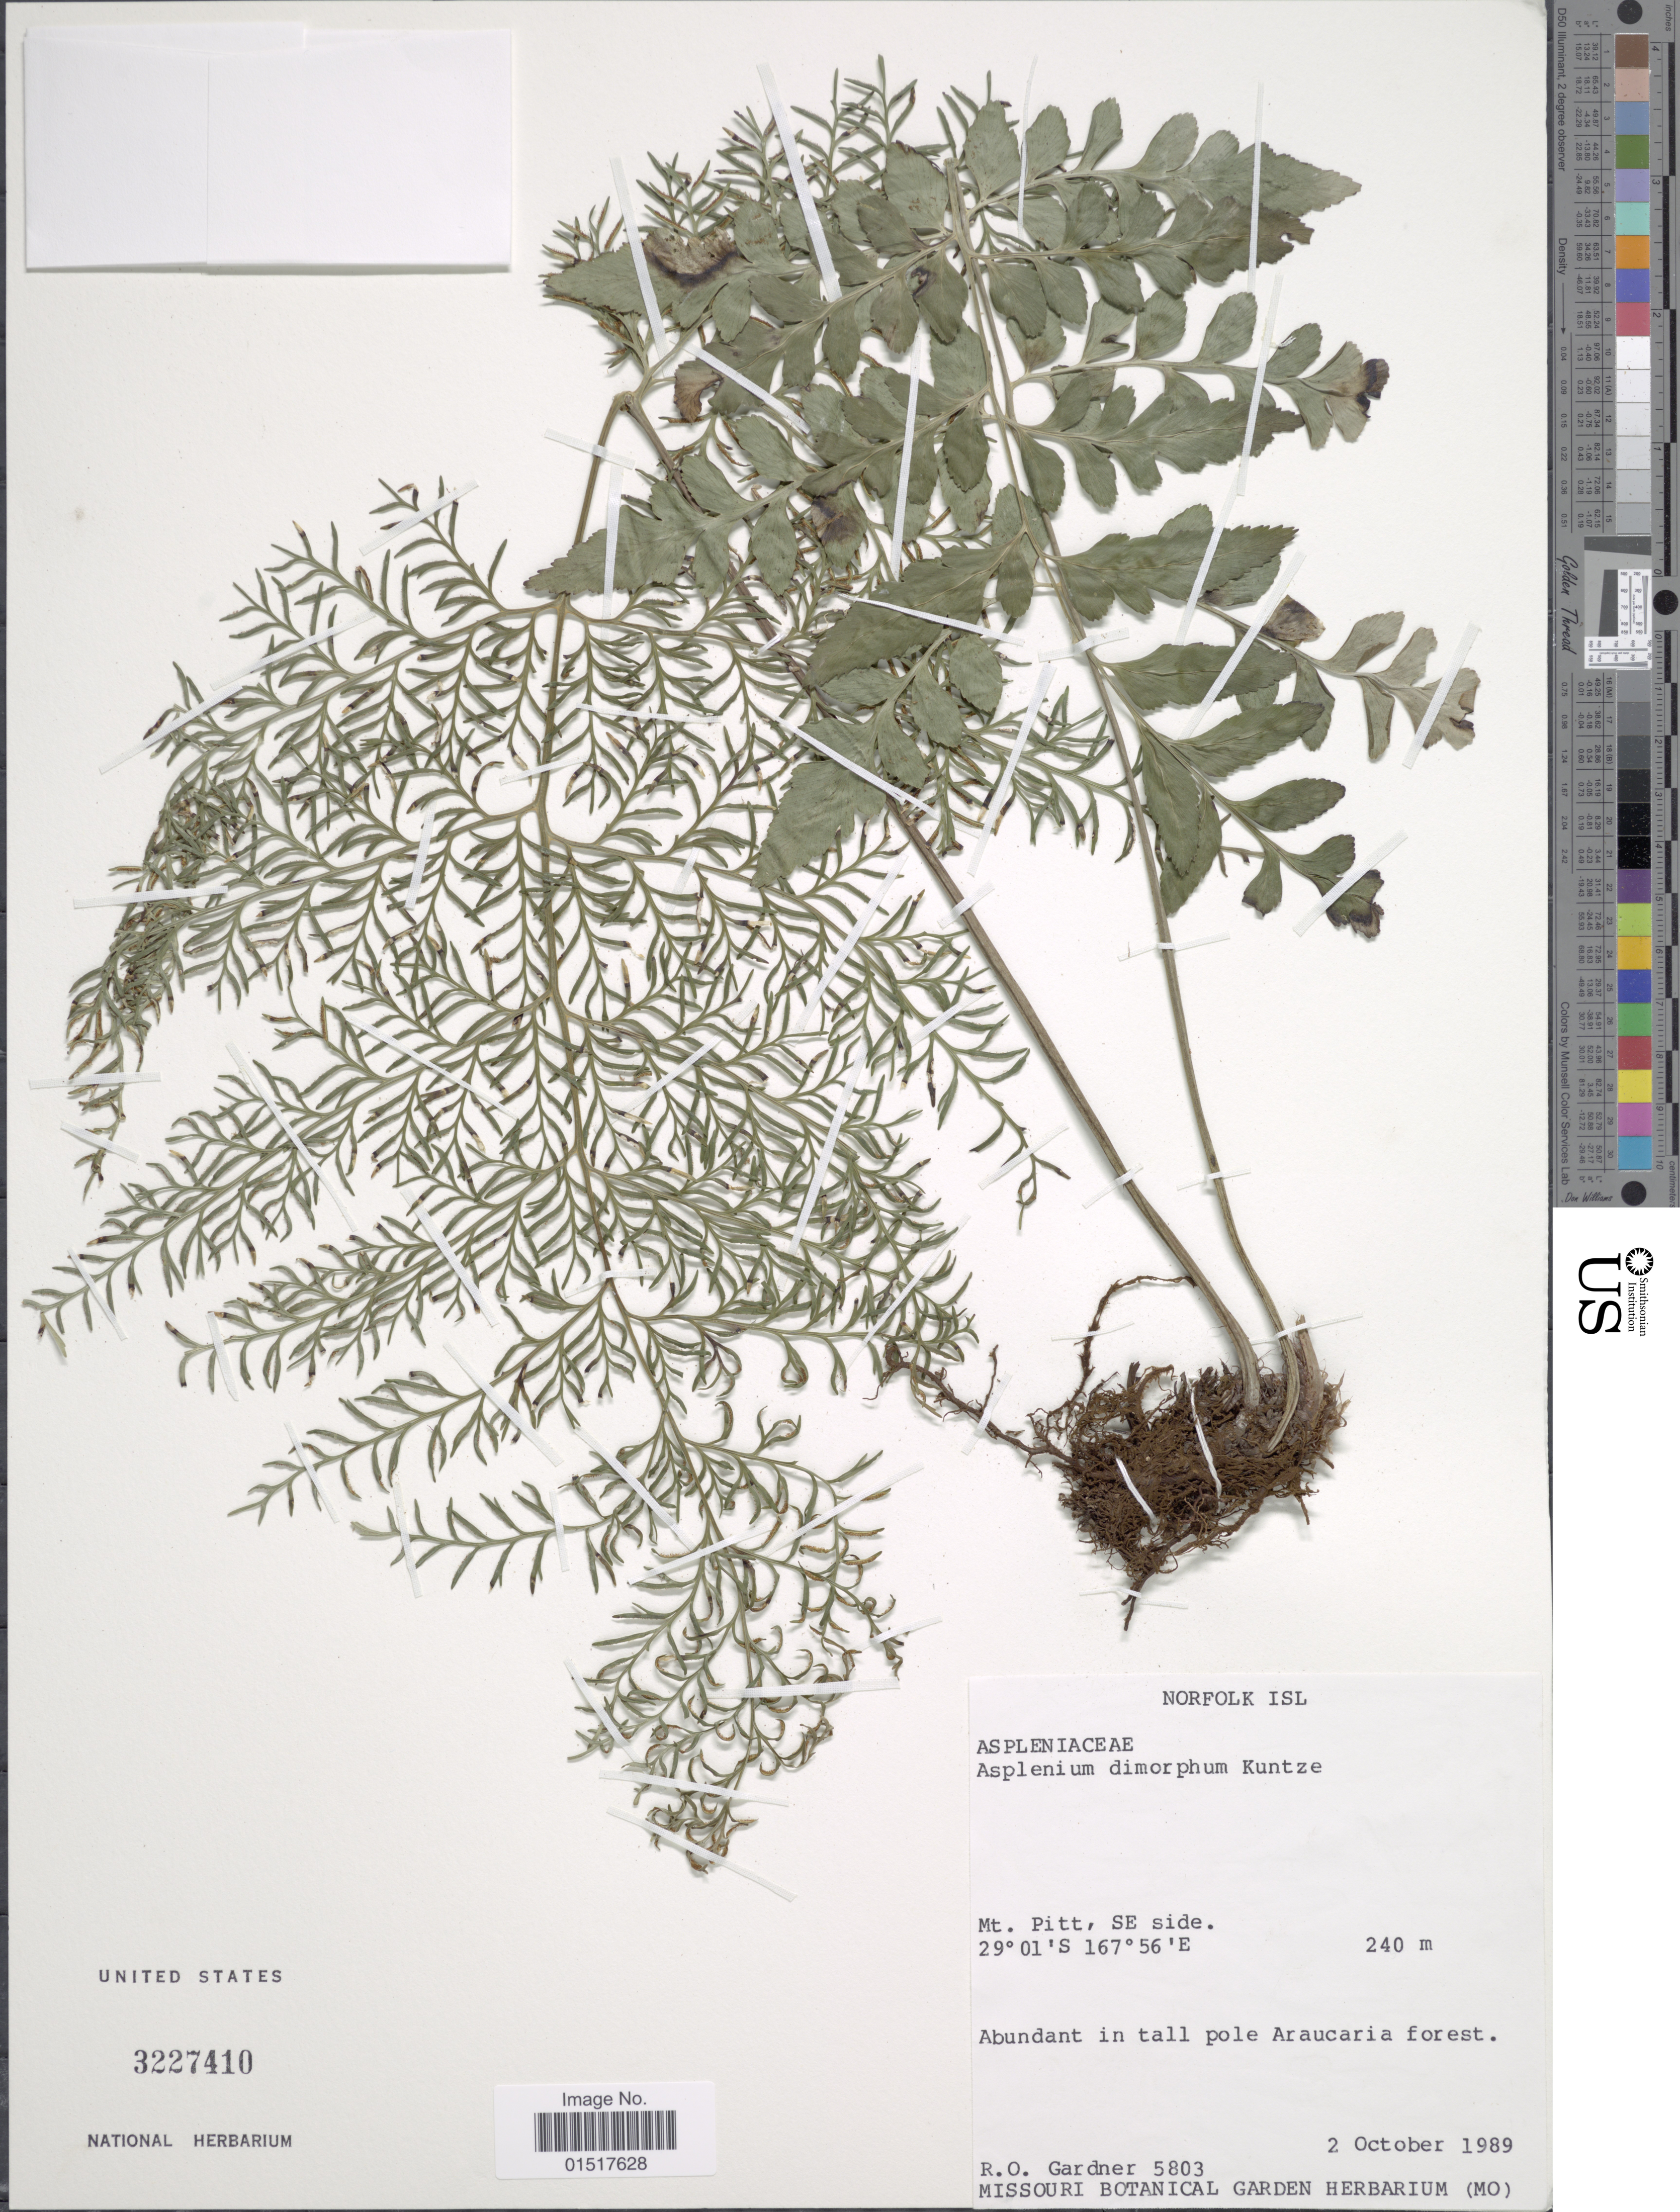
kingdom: Plantae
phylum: Tracheophyta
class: Polypodiopsida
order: Polypodiales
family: Aspleniaceae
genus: Asplenium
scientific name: Asplenium difforme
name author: R. Br.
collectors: R. O. Gardner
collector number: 5803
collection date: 1989-10-02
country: Australia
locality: Norfolk Isl. Mt. Pitt, SE side.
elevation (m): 240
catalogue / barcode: US 3227410